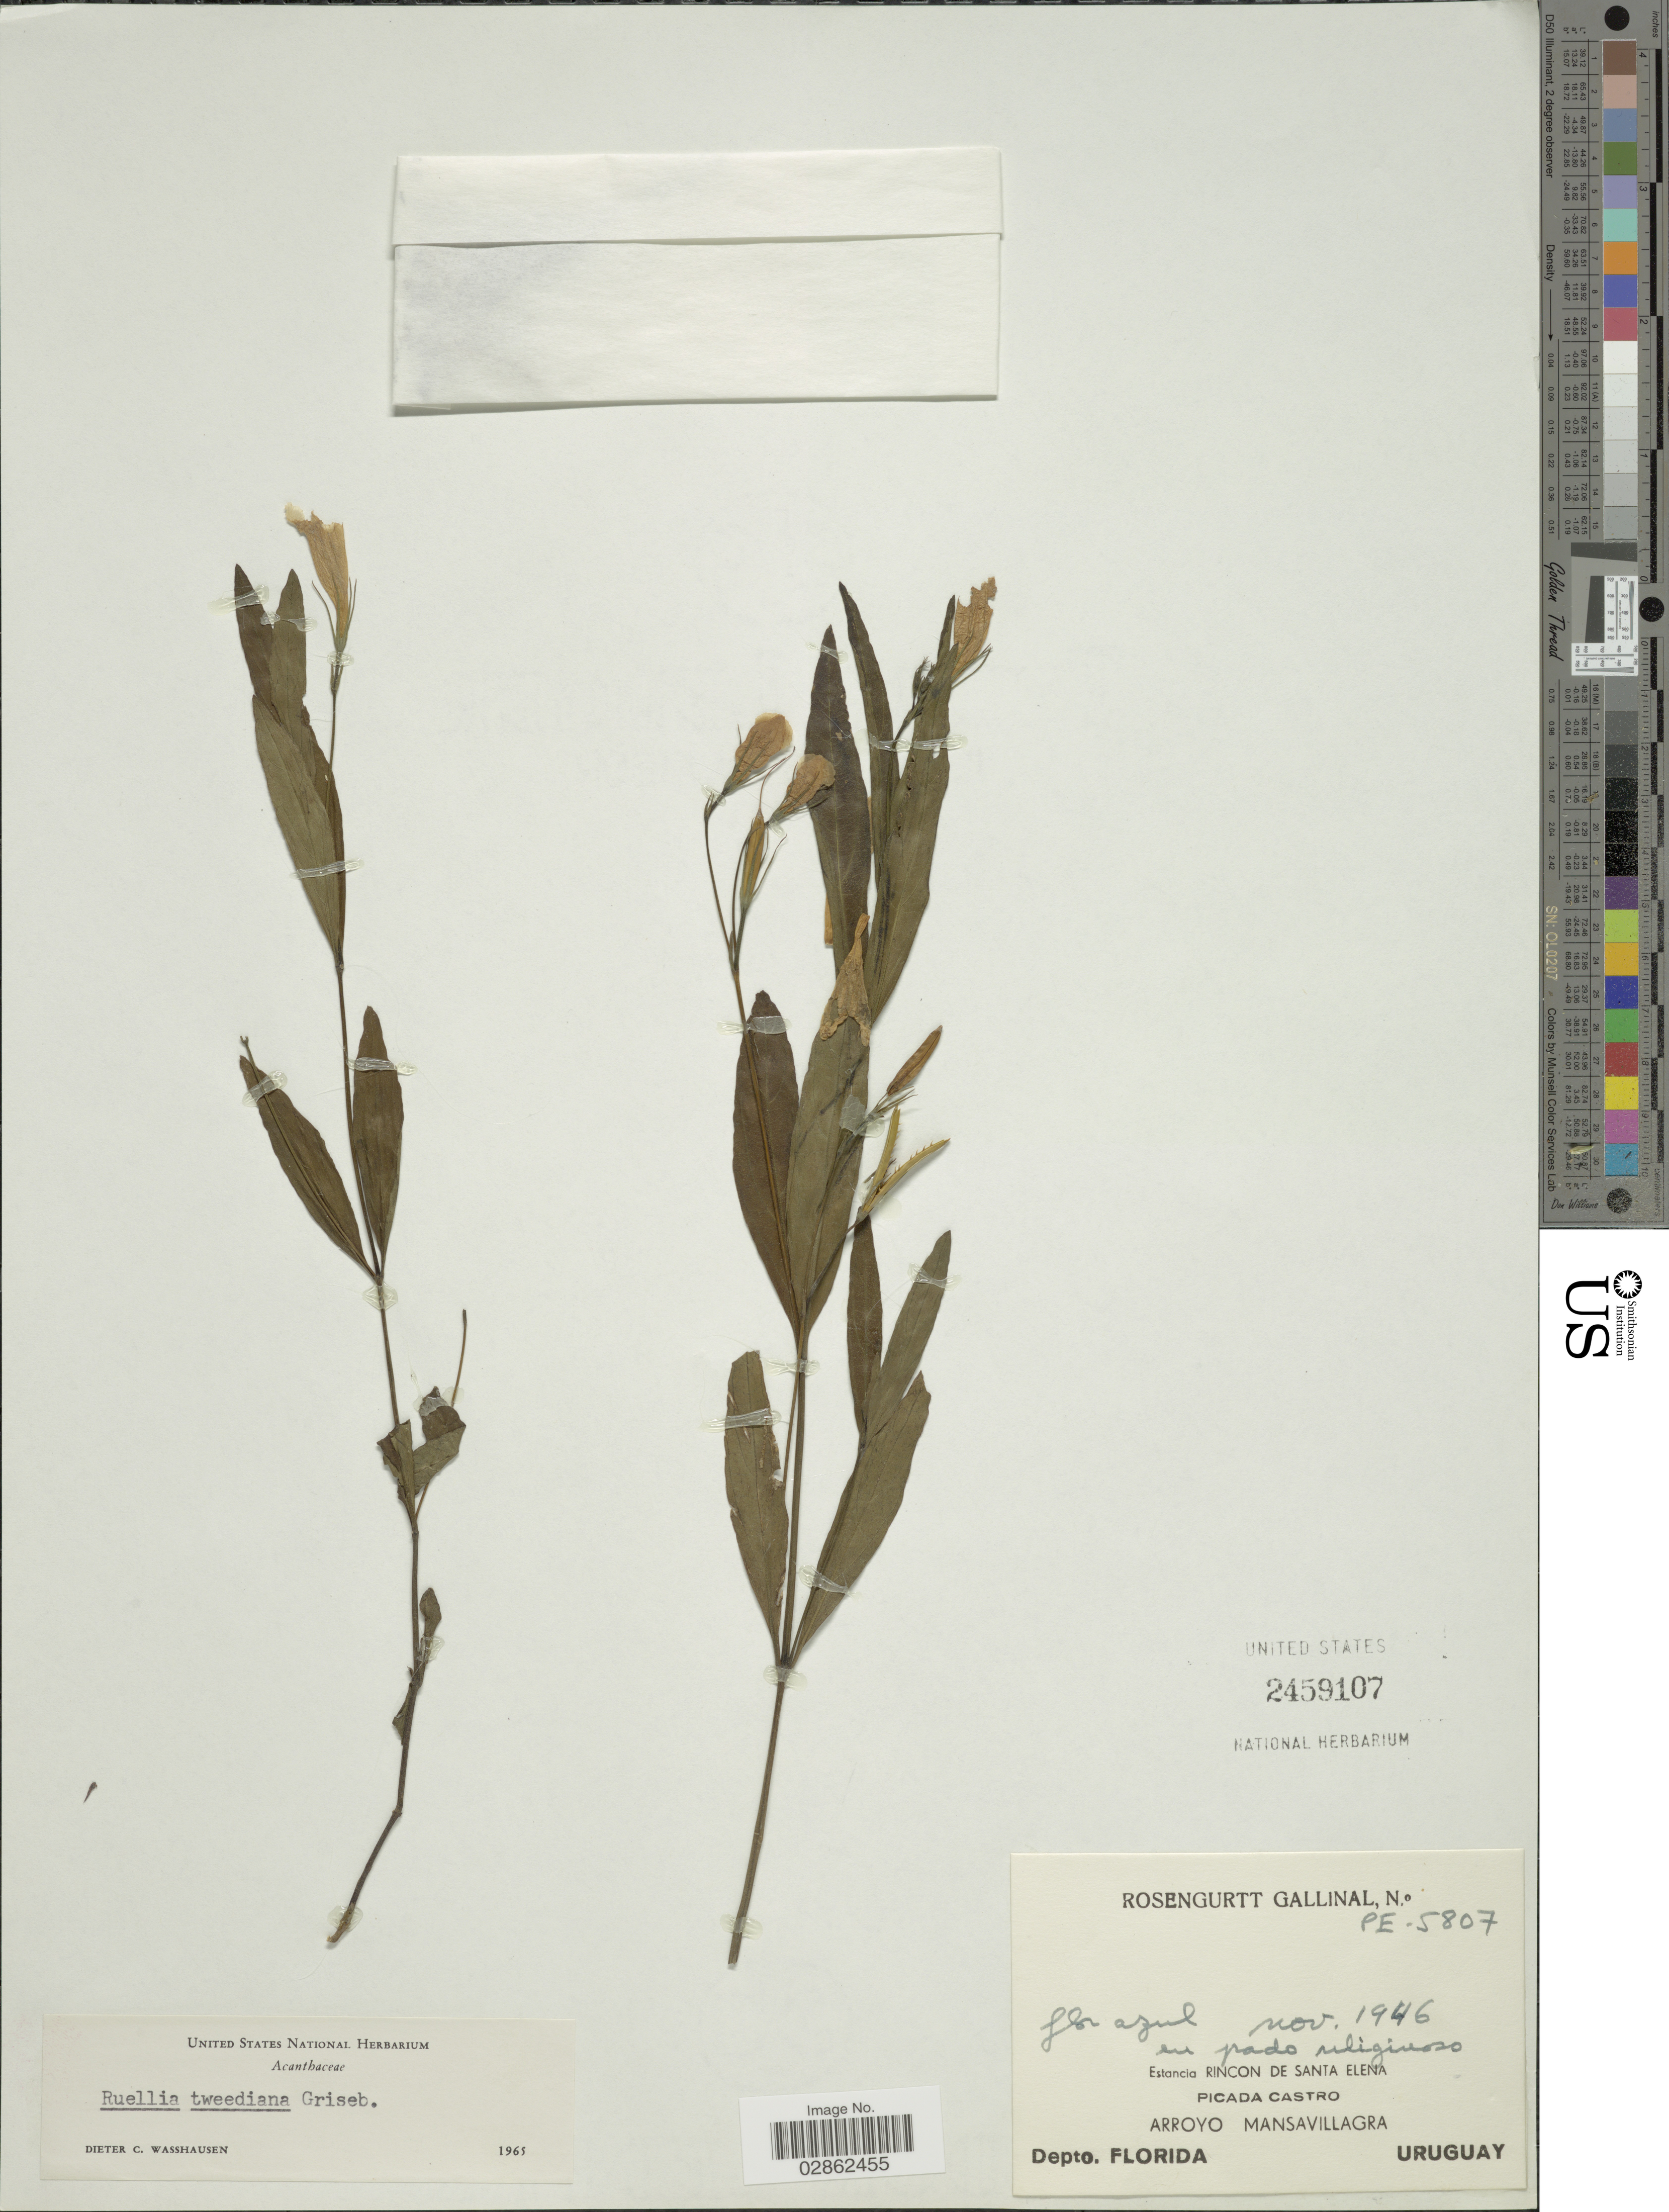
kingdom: Plantae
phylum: Tracheophyta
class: Magnoliopsida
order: Lamiales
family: Acanthaceae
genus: Ruellia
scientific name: Ruellia tweediana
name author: Griseb.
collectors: R. Gallinal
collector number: PE-5807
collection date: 1946-11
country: Uruguay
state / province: Florida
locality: Estancia Rincon de Santa Elena. Picada Castro. Arroyo Mansavillagra. Depto. Florida.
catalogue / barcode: US 2459107